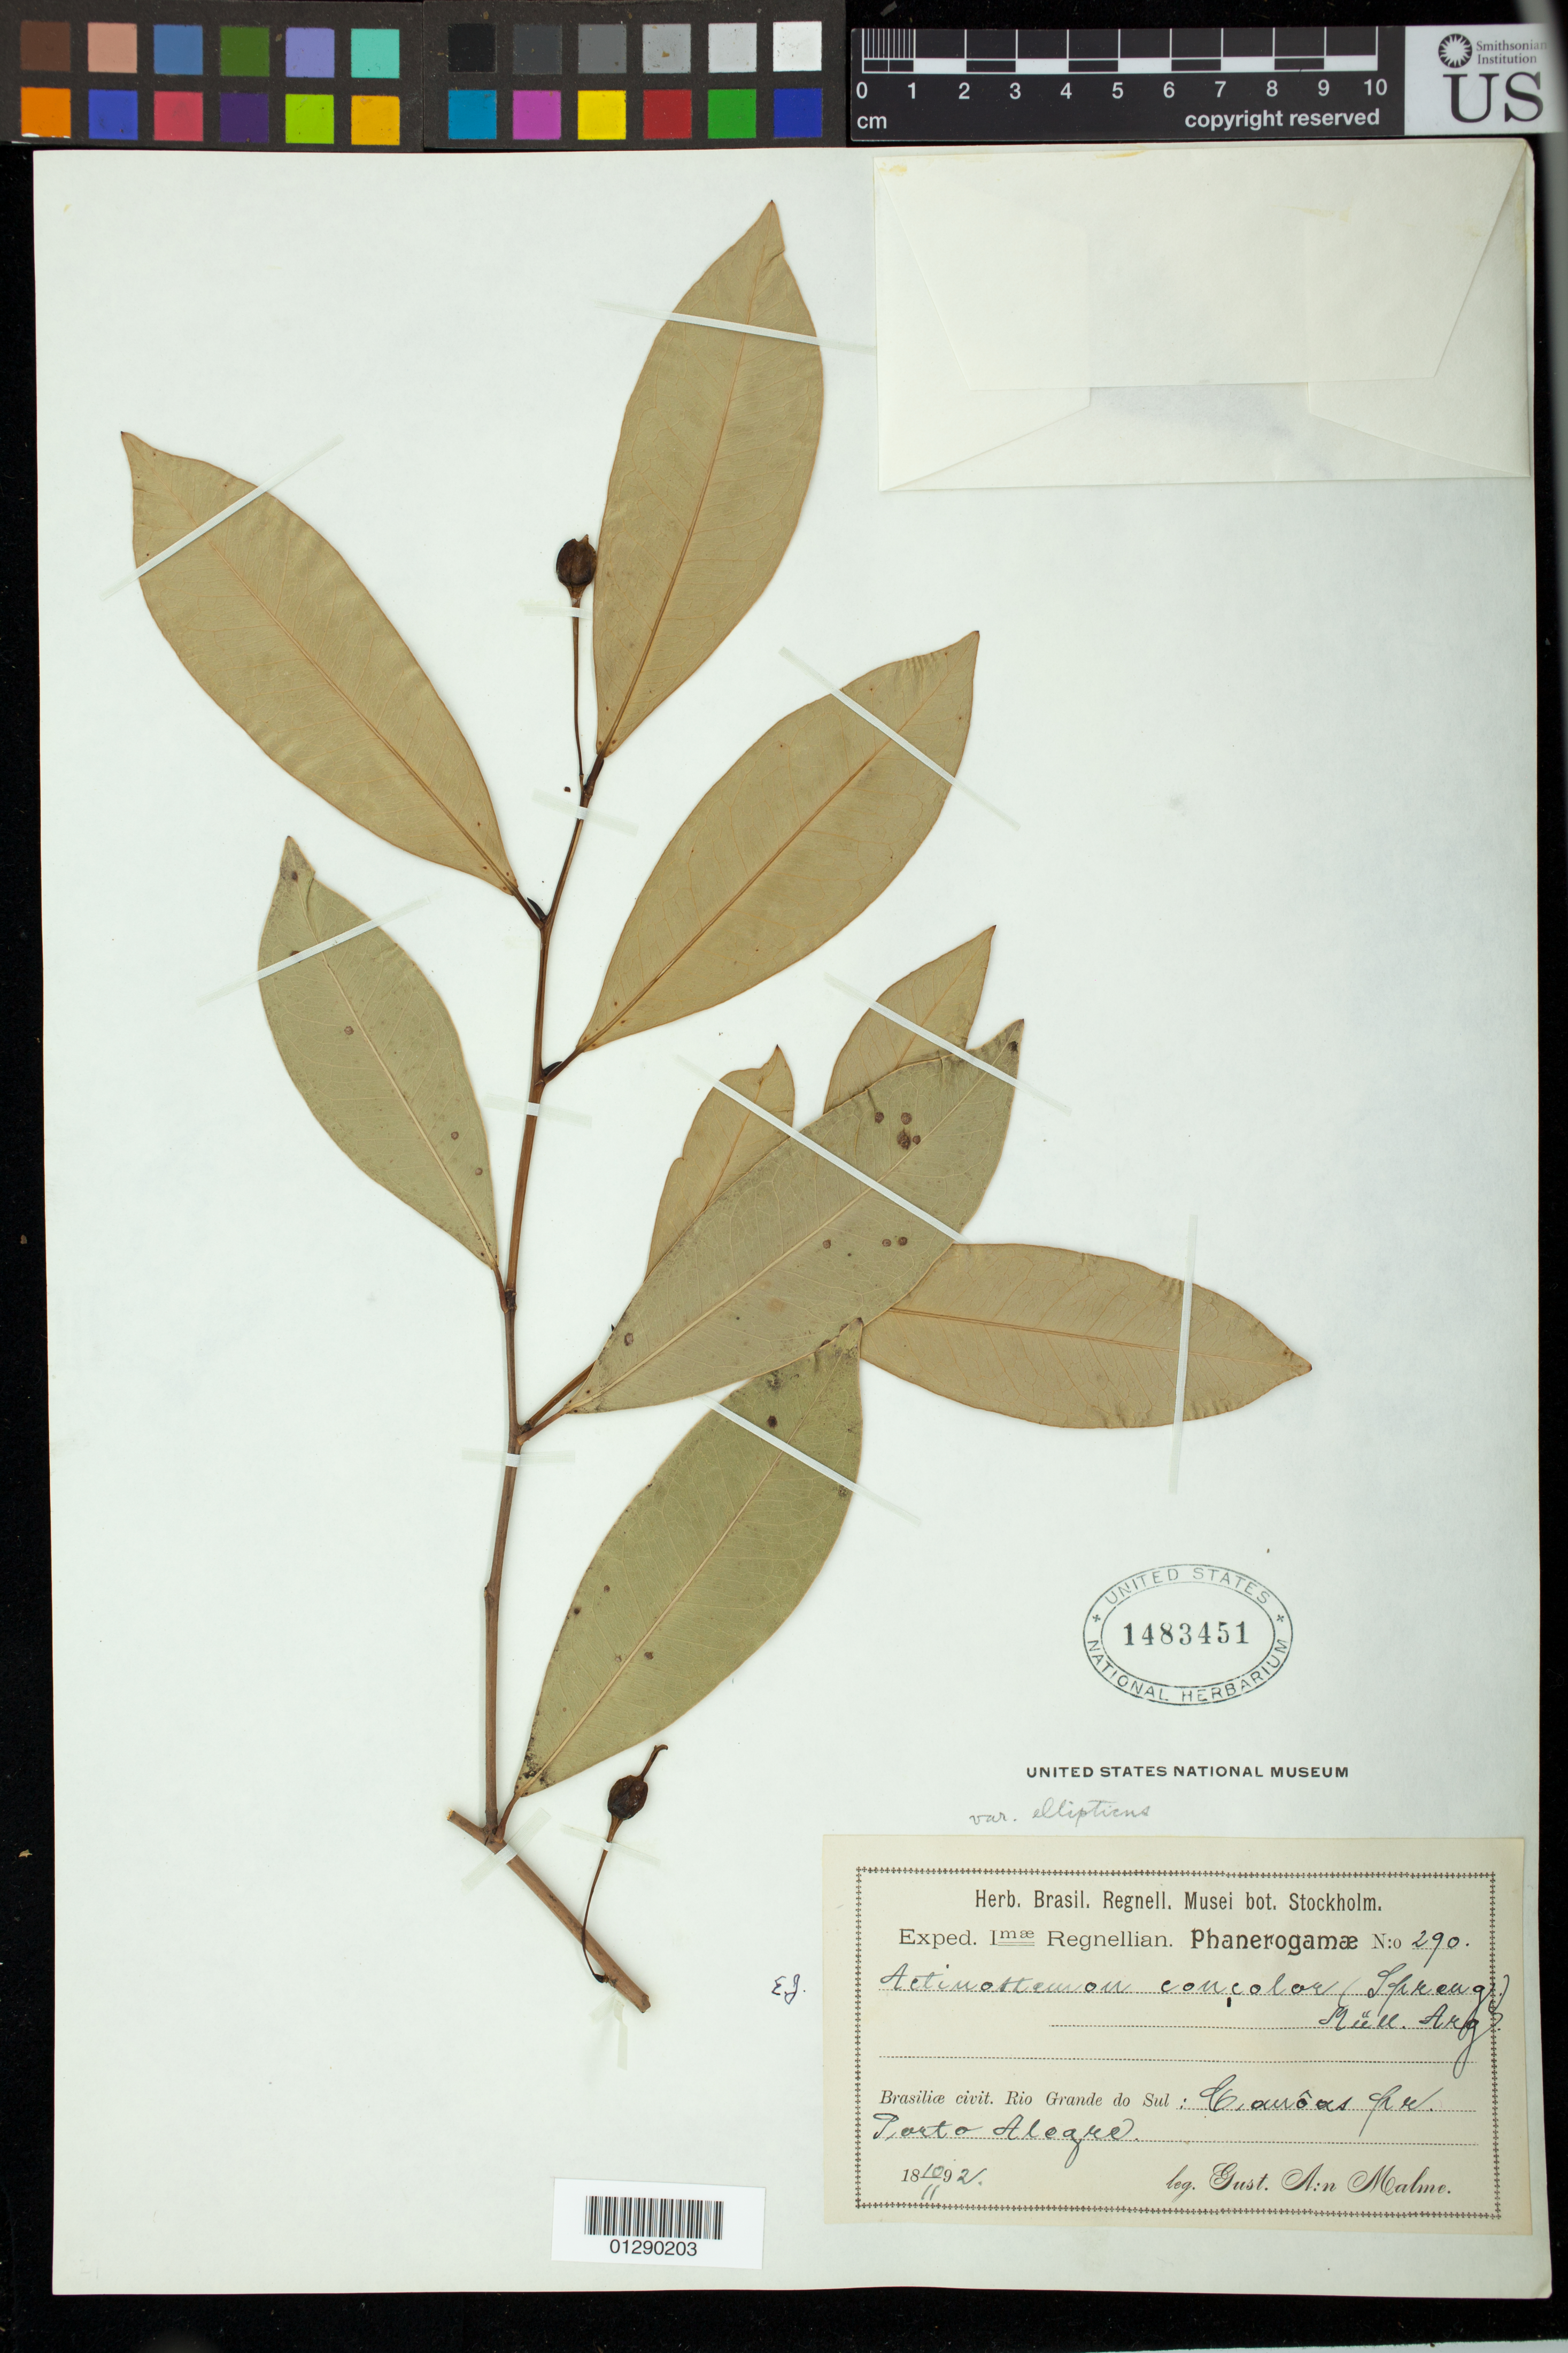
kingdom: Plantae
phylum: Tracheophyta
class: Magnoliopsida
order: Malpighiales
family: Euphorbiaceae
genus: Actinostemon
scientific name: Actinostemon concolor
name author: (Spreng.) Müll. Arg.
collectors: G. O. A. Malme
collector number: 290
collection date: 1892-10-11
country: Brazil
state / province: Rio Grande do Sul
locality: Porta Alegre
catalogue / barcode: US 1483451